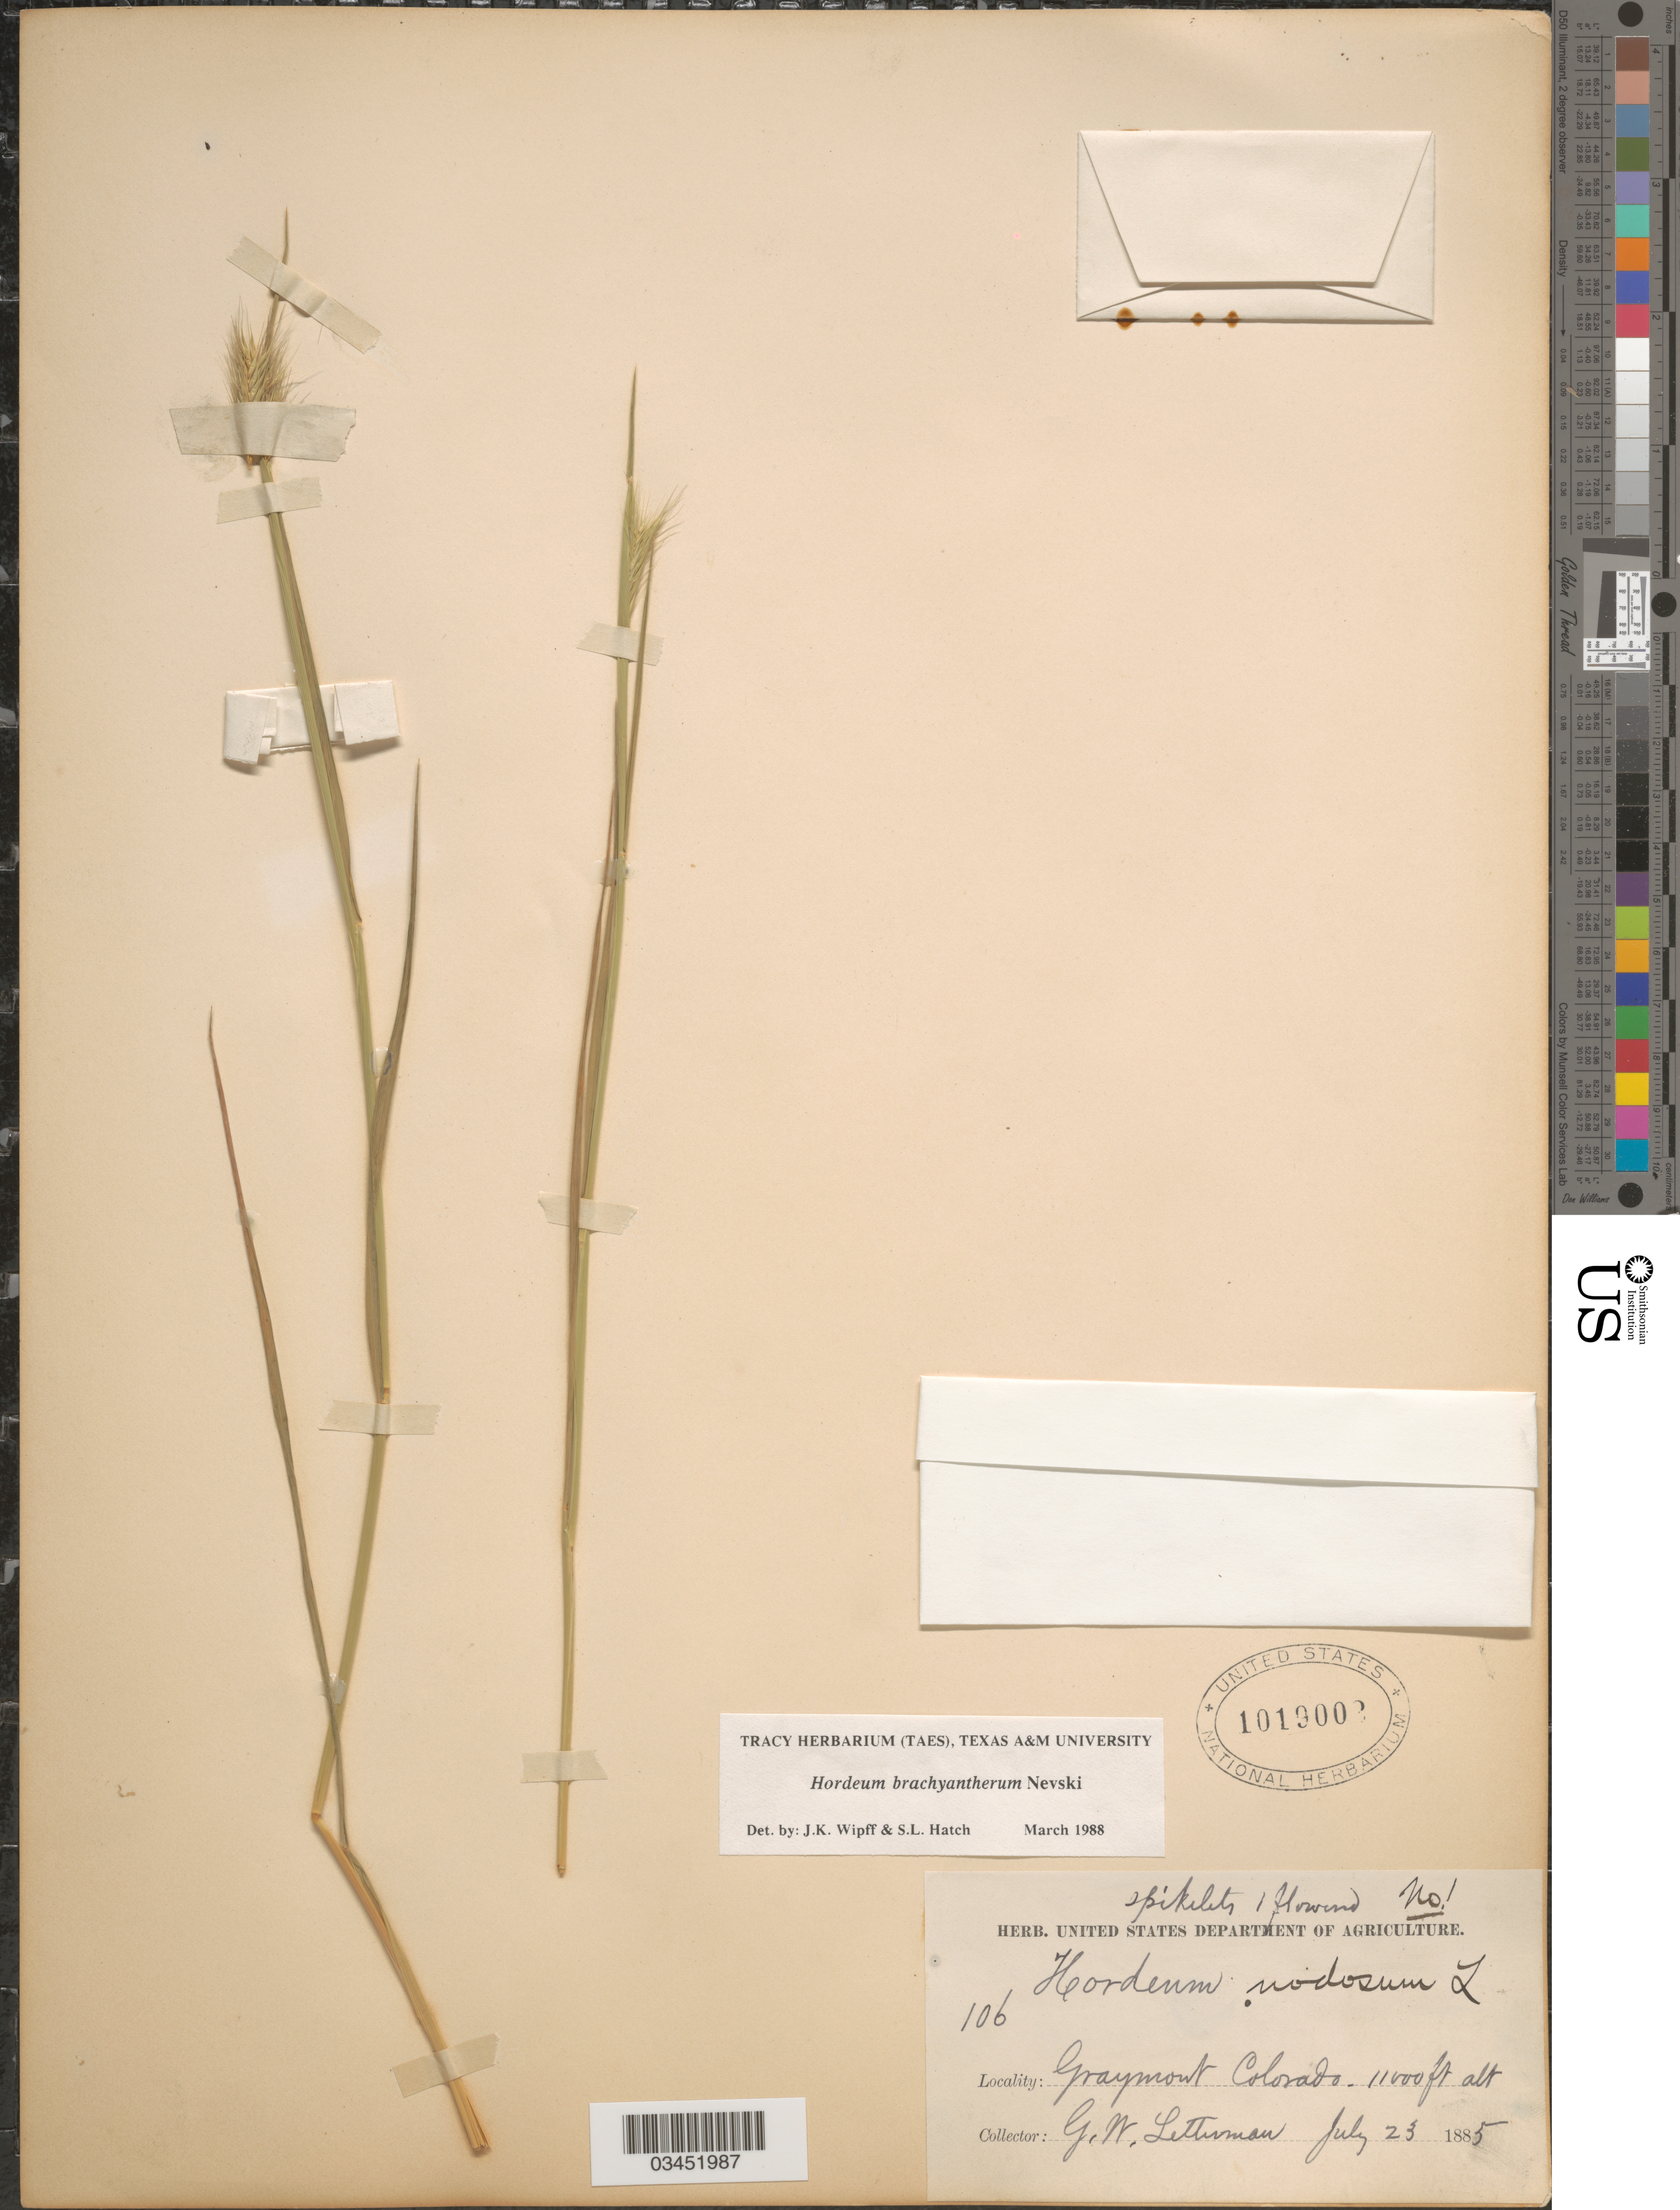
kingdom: Plantae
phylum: Tracheophyta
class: Liliopsida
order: Poales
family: Poaceae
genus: Hordeum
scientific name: Hordeum brachyantherum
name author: Nevski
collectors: G. W. Letterman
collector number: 106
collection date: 1885-07-23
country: United States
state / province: Colorado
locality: Graymont.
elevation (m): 3353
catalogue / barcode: US 1019002